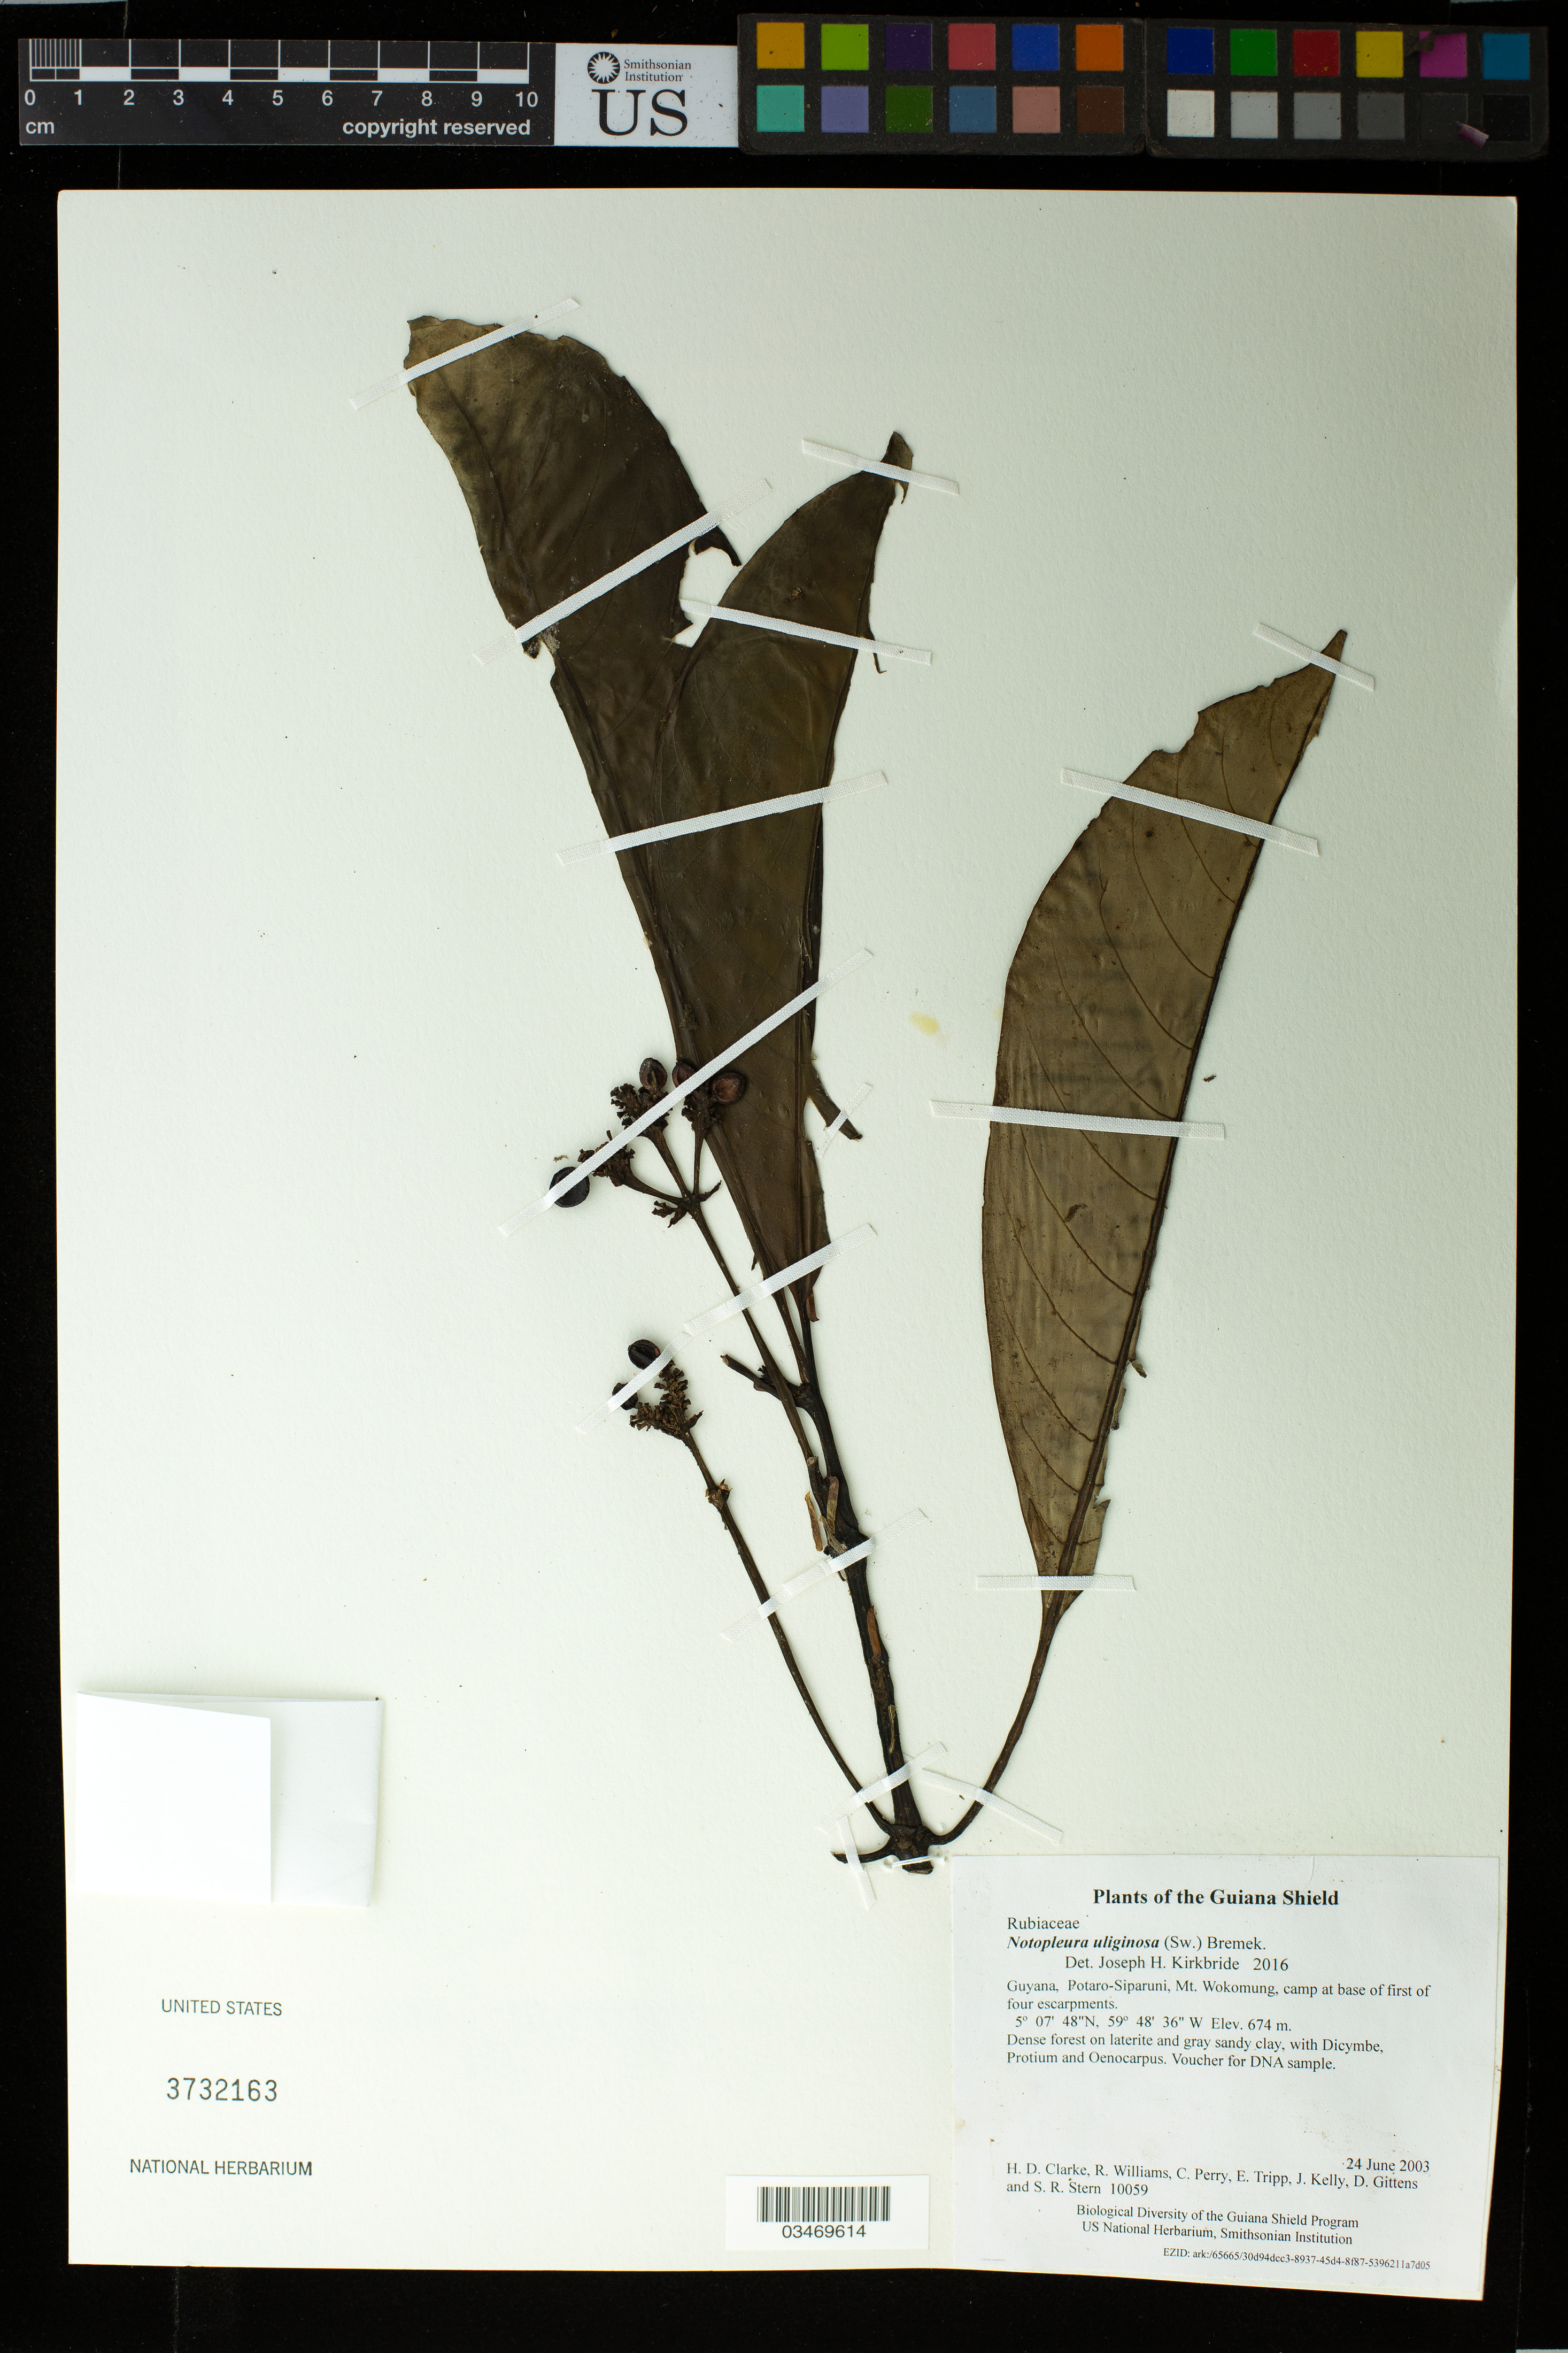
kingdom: Plantae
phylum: Tracheophyta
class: Magnoliopsida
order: Gentianales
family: Rubiaceae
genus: Notopleura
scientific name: Notopleura uliginosa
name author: (Sw.) Bremek.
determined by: Kirkbride, J. H.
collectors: H. D. Clarke, R. Williams, C. Perry, E. Tripp, J. Kelly, D. Gittens & S. R. Stern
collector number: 10059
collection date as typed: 24 June 2003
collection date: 2003-06-24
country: Guyana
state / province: Potaro-Siparuni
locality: Mt. Wokomung, camp at base of first of four escarpments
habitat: Dense forest on laterite and gray sandy clay, with Dicymbe, Protium and Oenocarpus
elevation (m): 674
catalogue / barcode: US 3732163